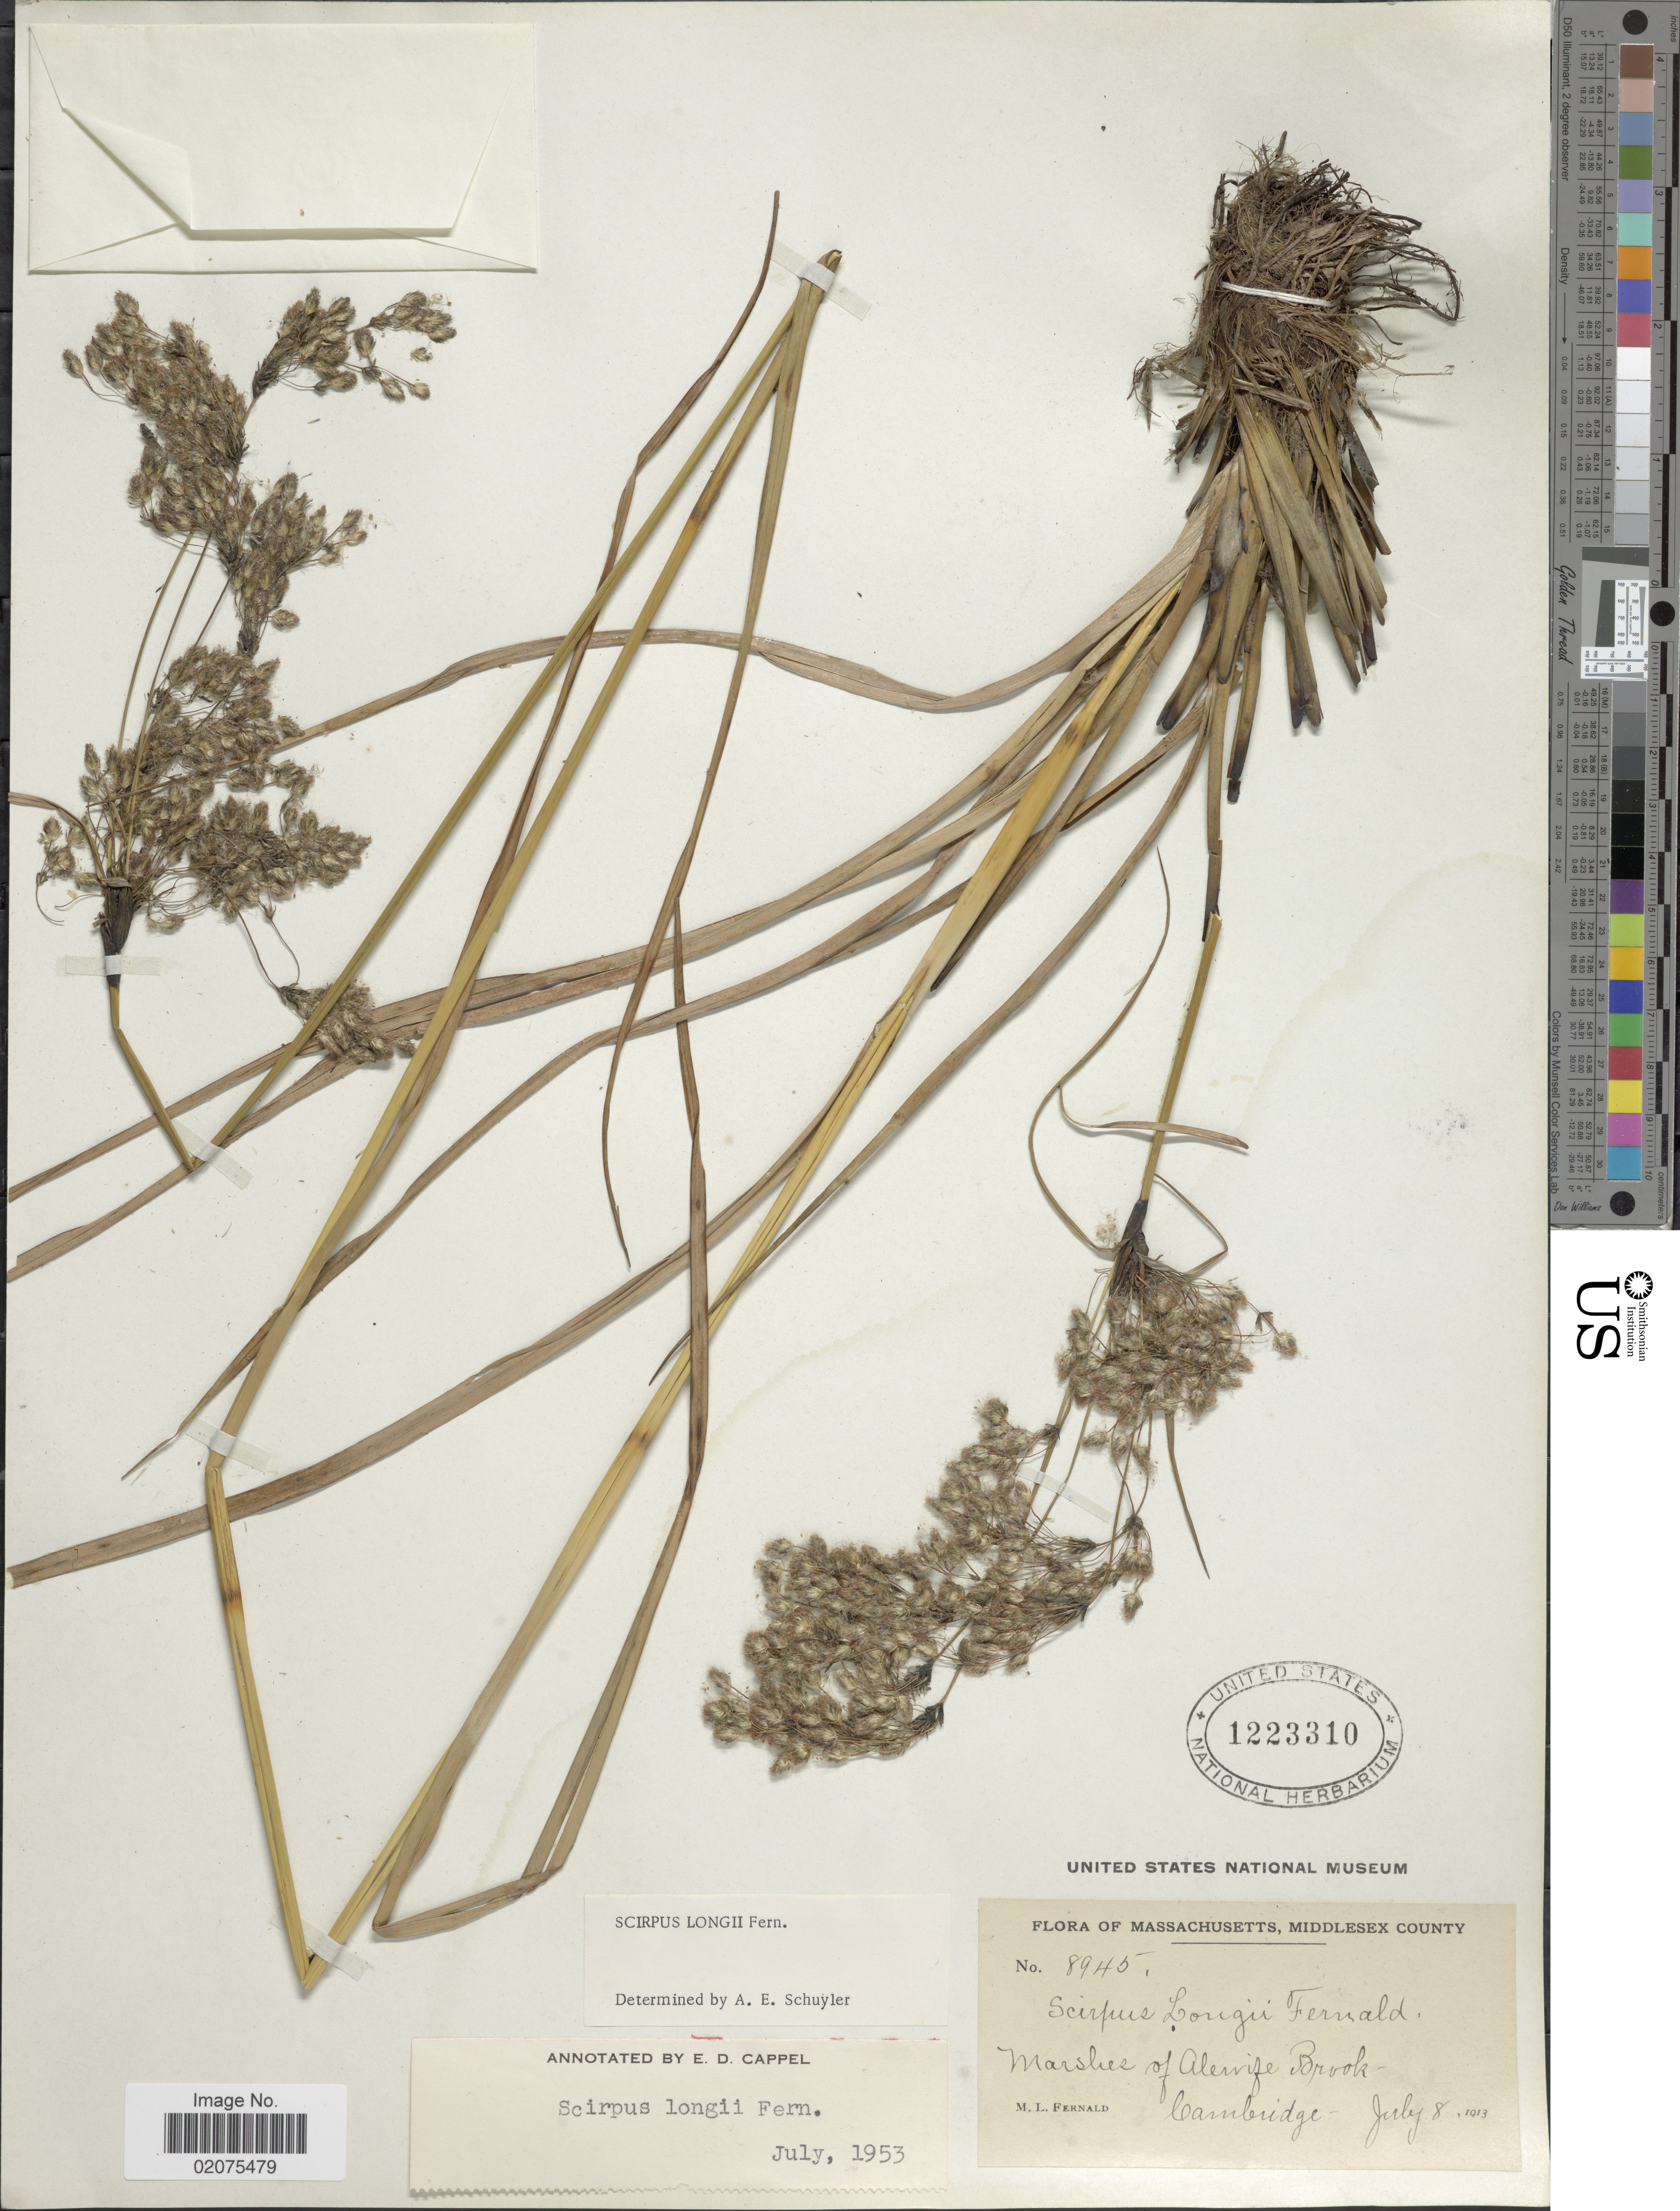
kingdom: Plantae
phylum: Tracheophyta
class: Liliopsida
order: Poales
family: Cyperaceae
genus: Scirpus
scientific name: Scirpus longii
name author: Fernald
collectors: M. L. Fernald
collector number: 8945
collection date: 1913-07-08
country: United States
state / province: Massachusetts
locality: Middlesex County. Marshes of Alewife Brook - Cambridge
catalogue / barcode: US 1223310